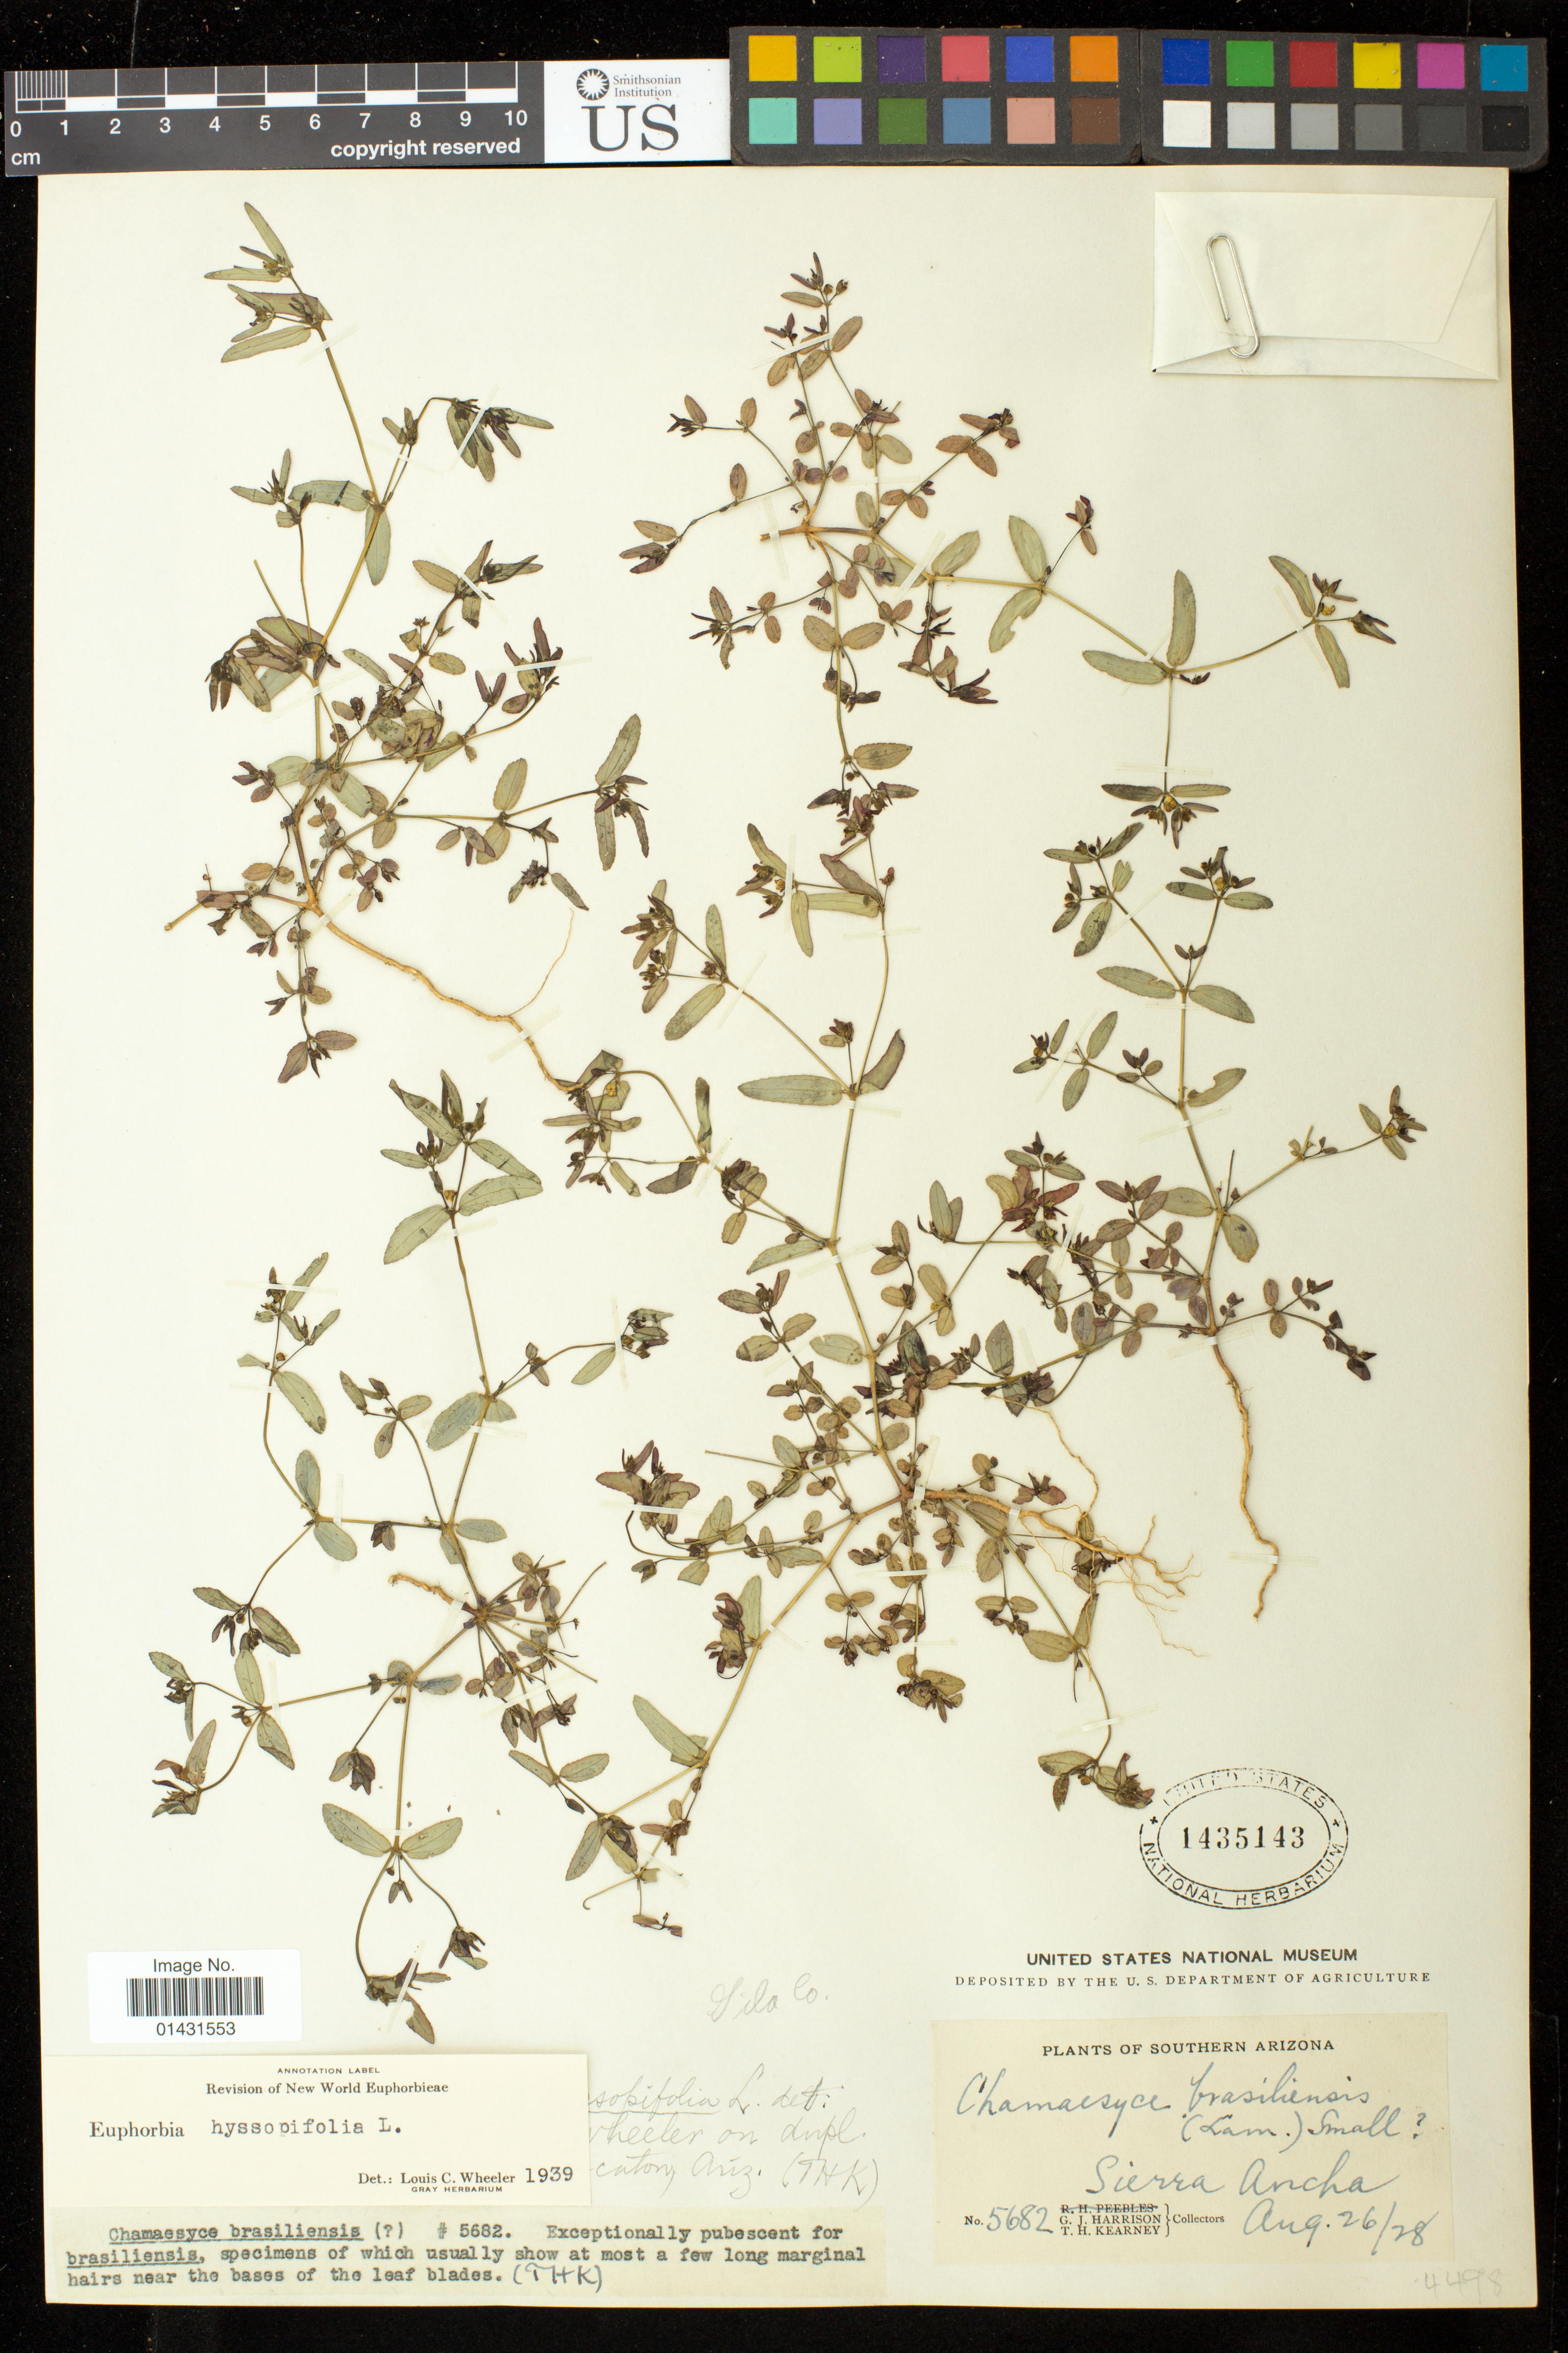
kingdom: Plantae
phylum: Tracheophyta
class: Magnoliopsida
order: Malpighiales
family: Euphorbiaceae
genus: Euphorbia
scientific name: Euphorbia hyssopifolia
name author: L.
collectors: G. J. Harrison & T. H. Kearney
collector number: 5682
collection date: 1928-08-26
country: United States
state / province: Arizona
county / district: Gila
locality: Sierra Ancha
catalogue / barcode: US 1435143